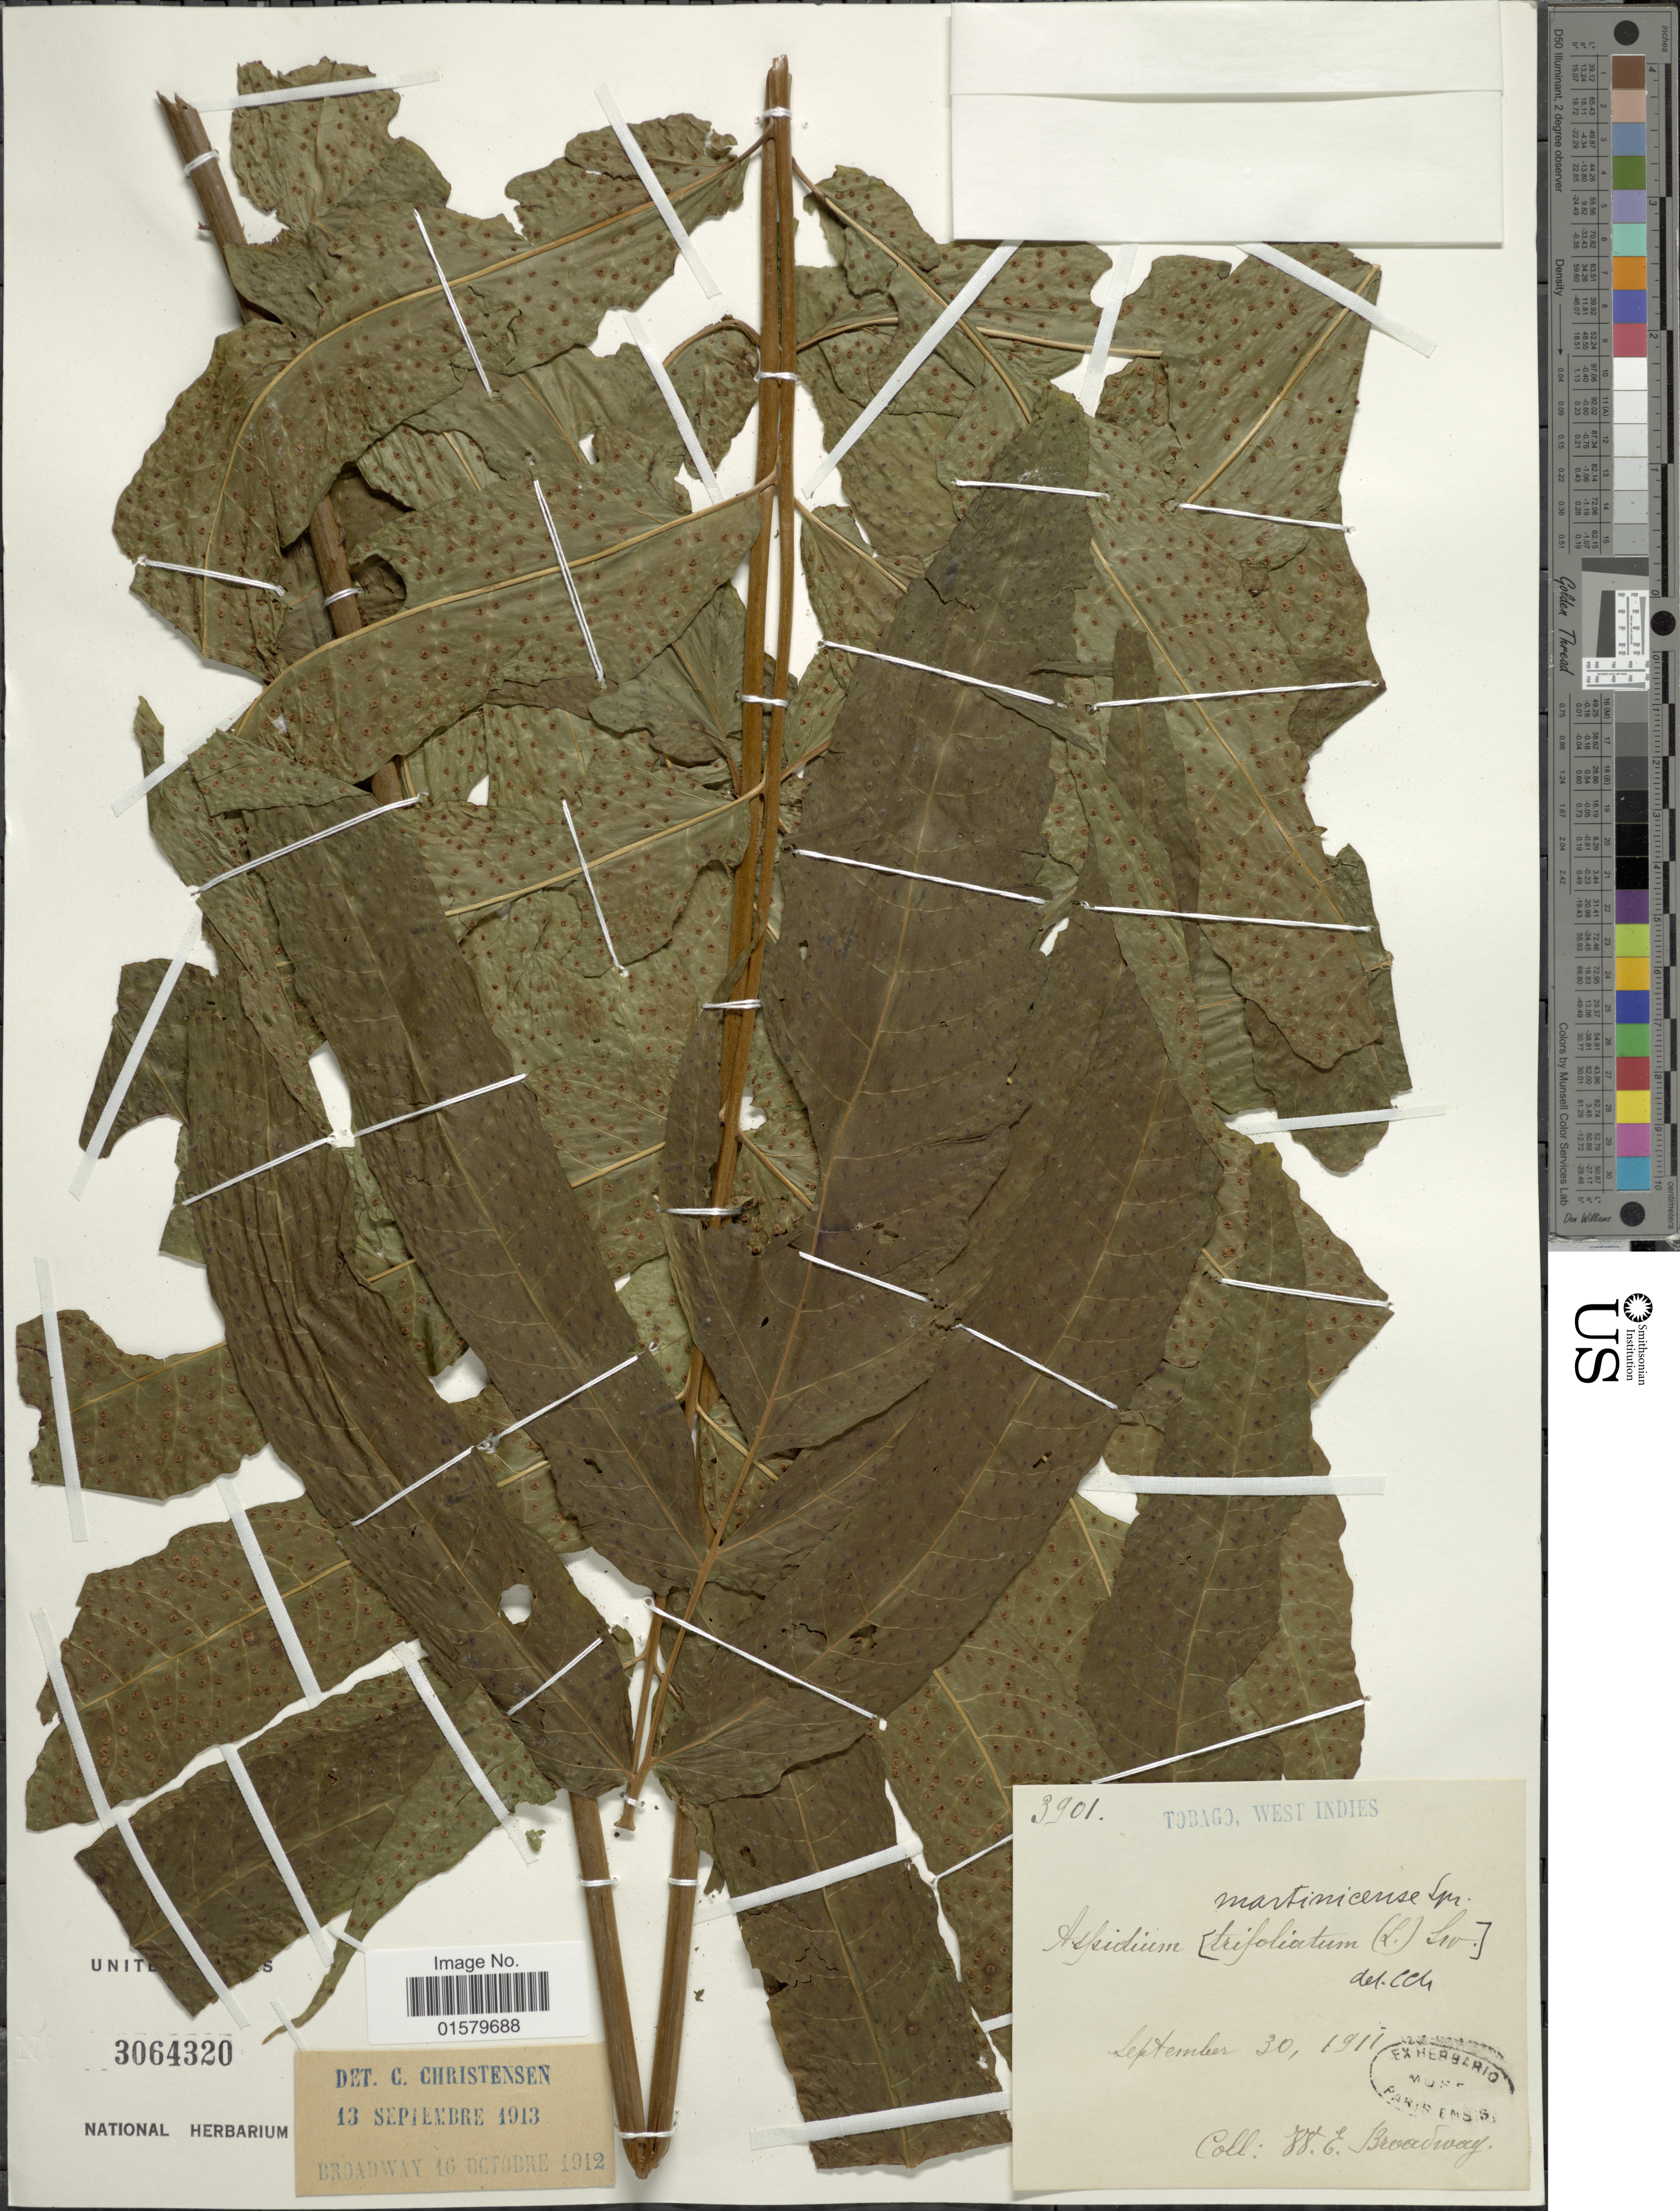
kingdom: Plantae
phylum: Tracheophyta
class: Polypodiopsida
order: Polypodiales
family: Tectariaceae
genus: Tectaria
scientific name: Tectaria incisa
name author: Cav.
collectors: W. E. Broadway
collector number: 3901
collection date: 1911-09-30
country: Trinidad and Tobago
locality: Tobago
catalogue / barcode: US 3064320